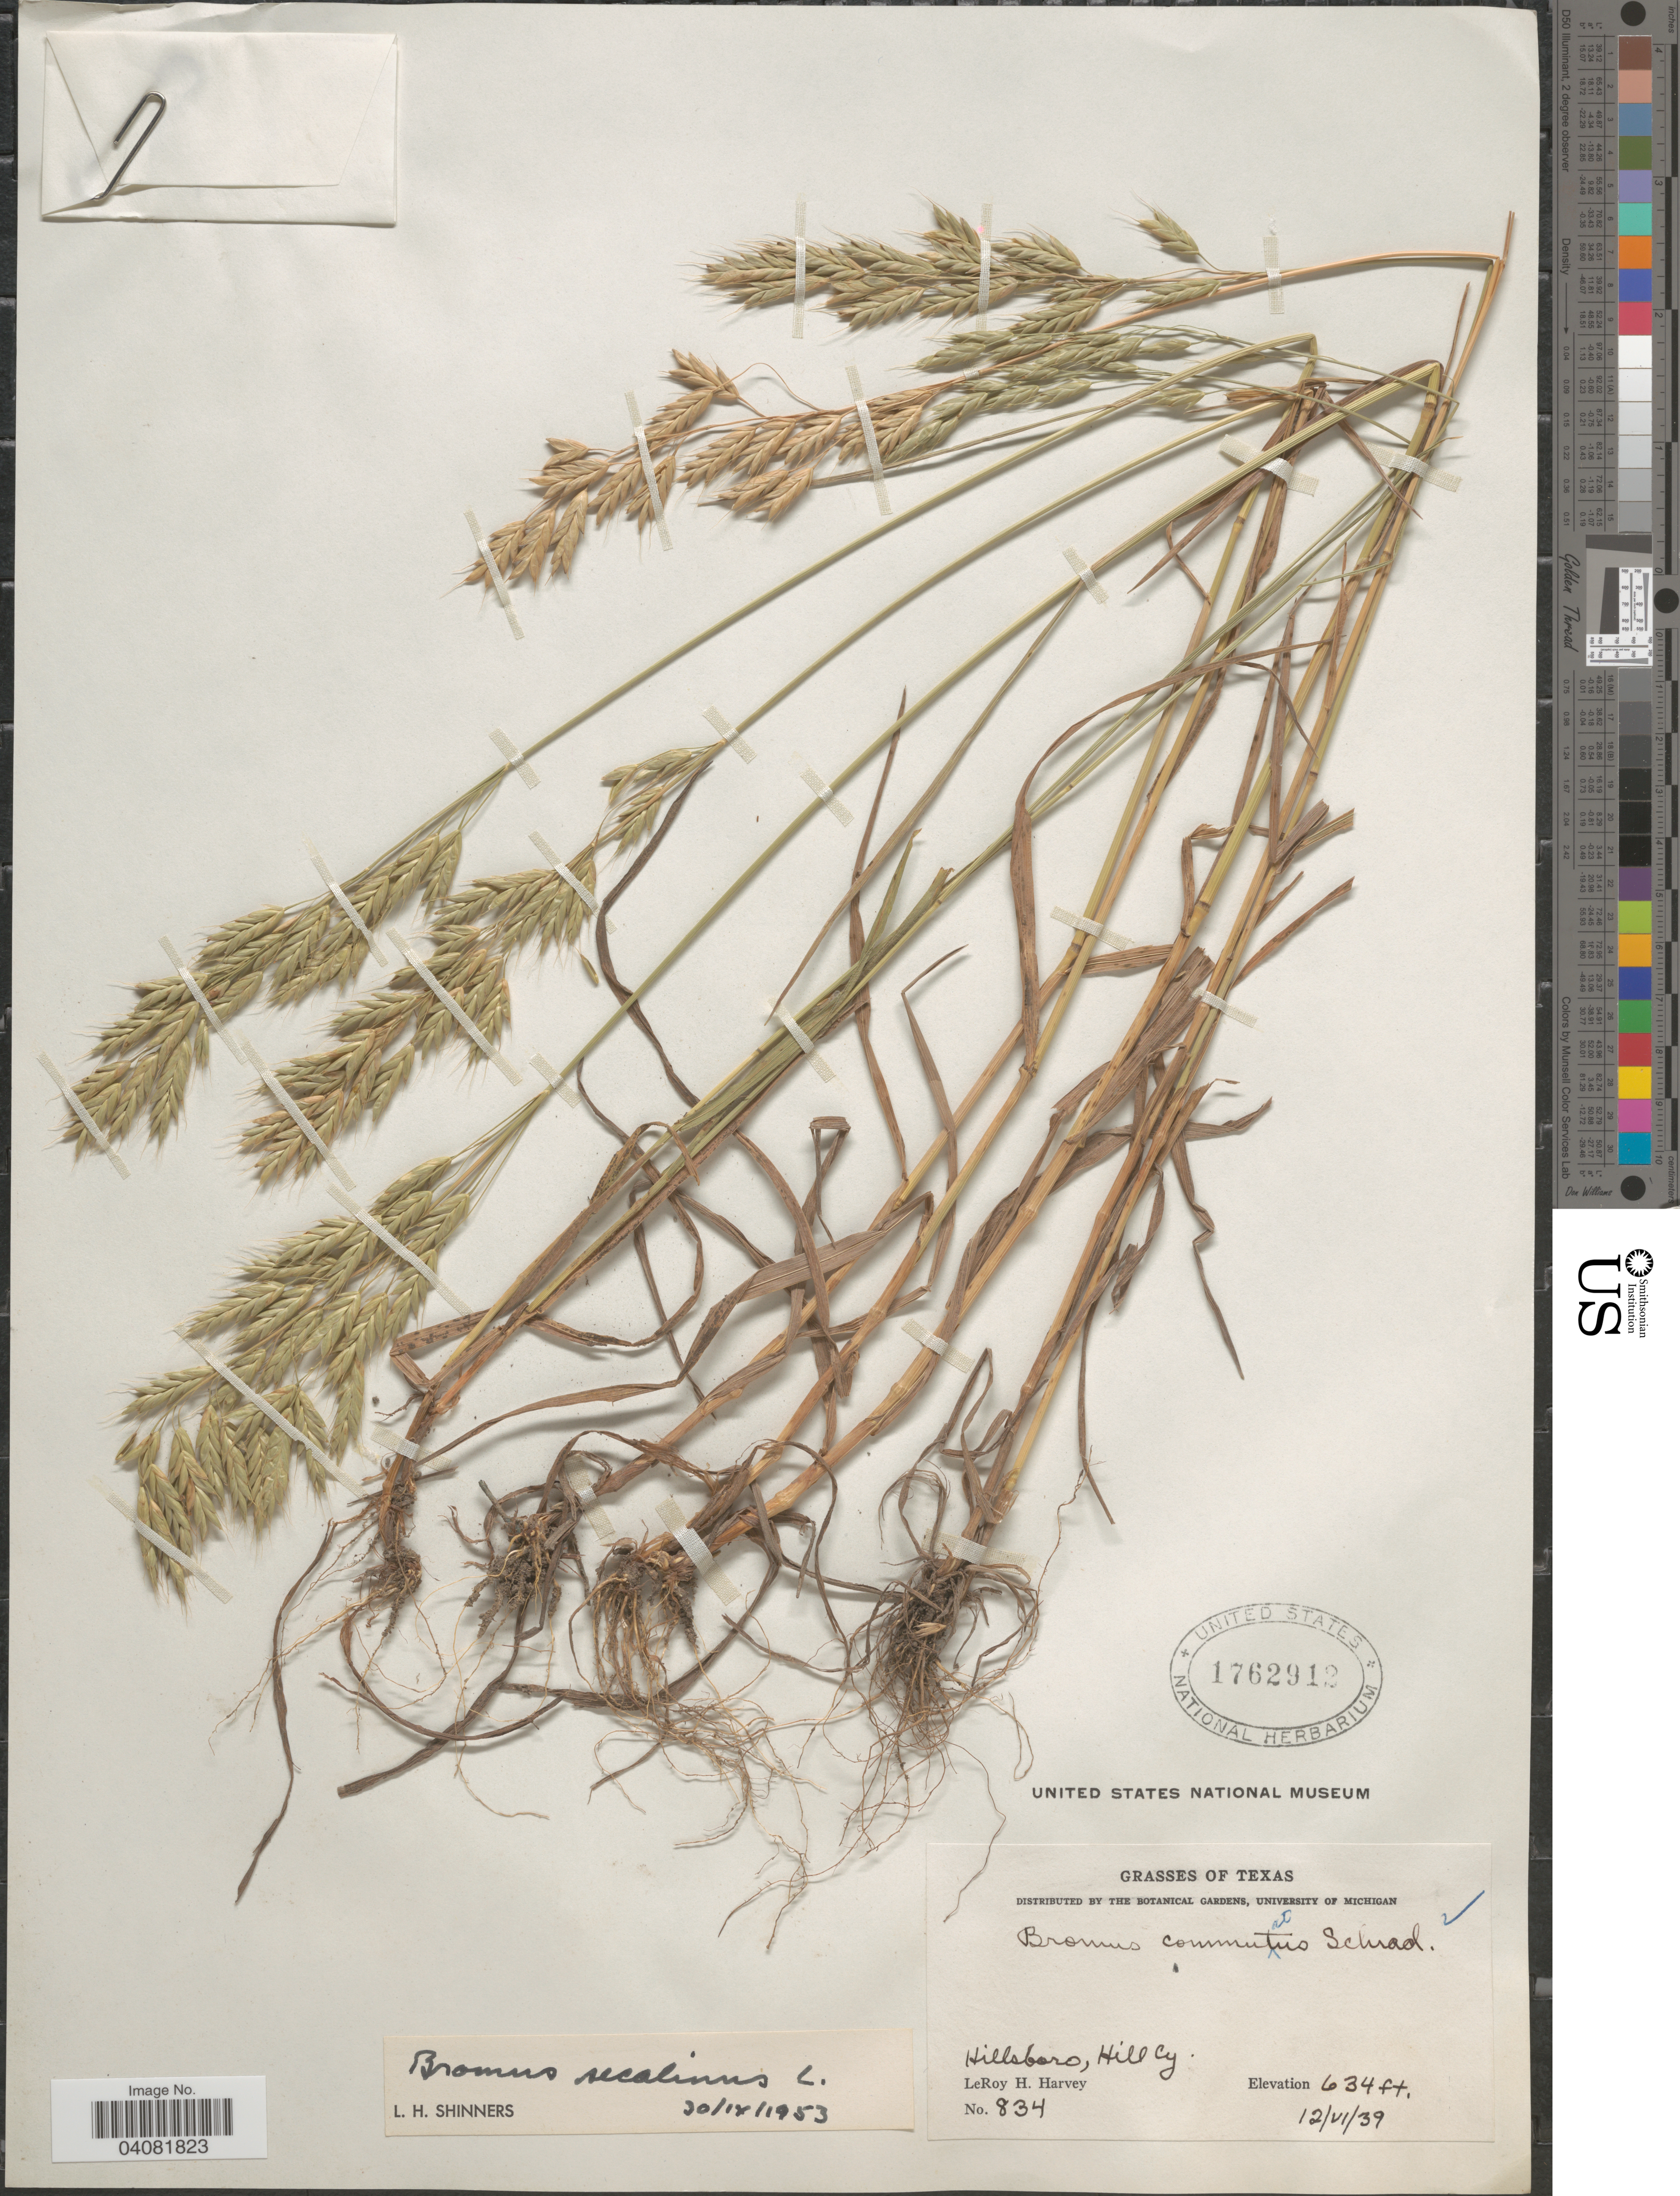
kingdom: Plantae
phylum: Tracheophyta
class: Liliopsida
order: Poales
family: Poaceae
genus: Bromus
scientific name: Bromus commutatus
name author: Schrad.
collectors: L. H. Harvey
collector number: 834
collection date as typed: Transcribed d/m/y: 12/6/39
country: United States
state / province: Texas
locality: Hillsboro, Hill Cy.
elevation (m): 193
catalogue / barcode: US 1762912